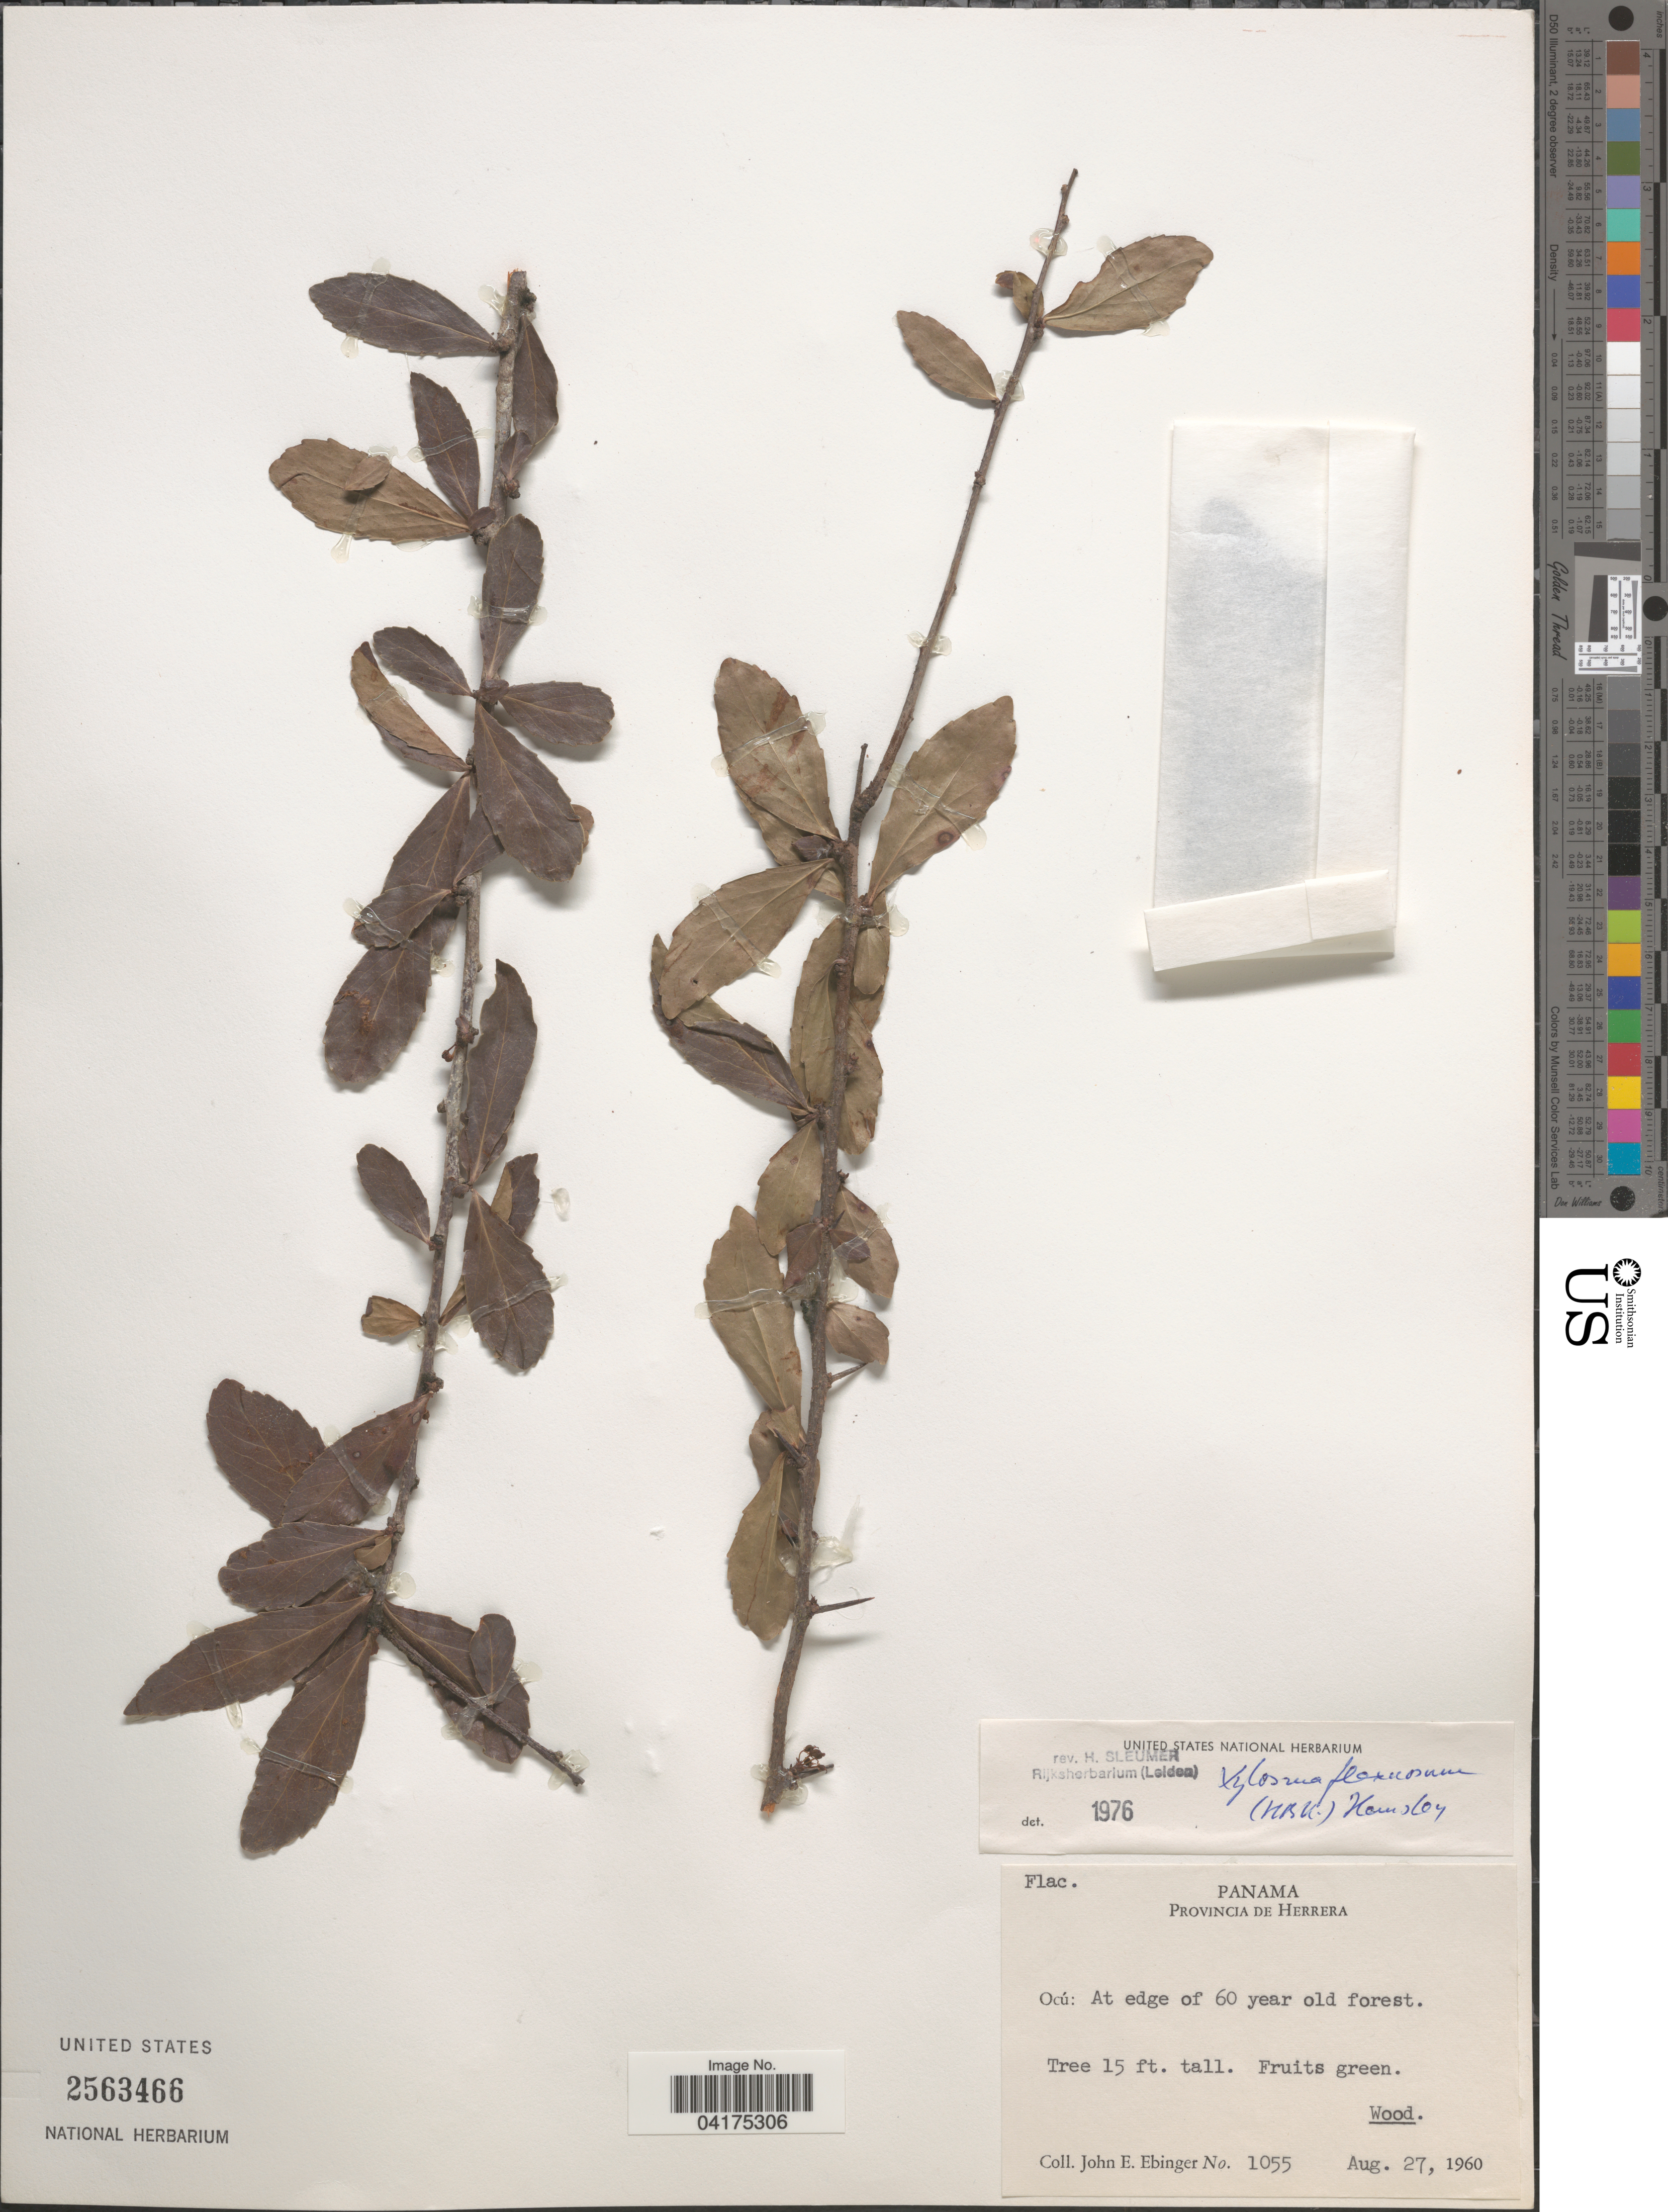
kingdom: Plantae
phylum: Tracheophyta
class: Magnoliopsida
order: Malpighiales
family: Salicaceae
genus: Xylosma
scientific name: Xylosma flexuosa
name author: (Kunth) Hemsl.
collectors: J. Ebinger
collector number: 1055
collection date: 1960-08-27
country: Panama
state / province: Herrera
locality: Ocú: At edge of 60 year old forest.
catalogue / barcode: US 2563466